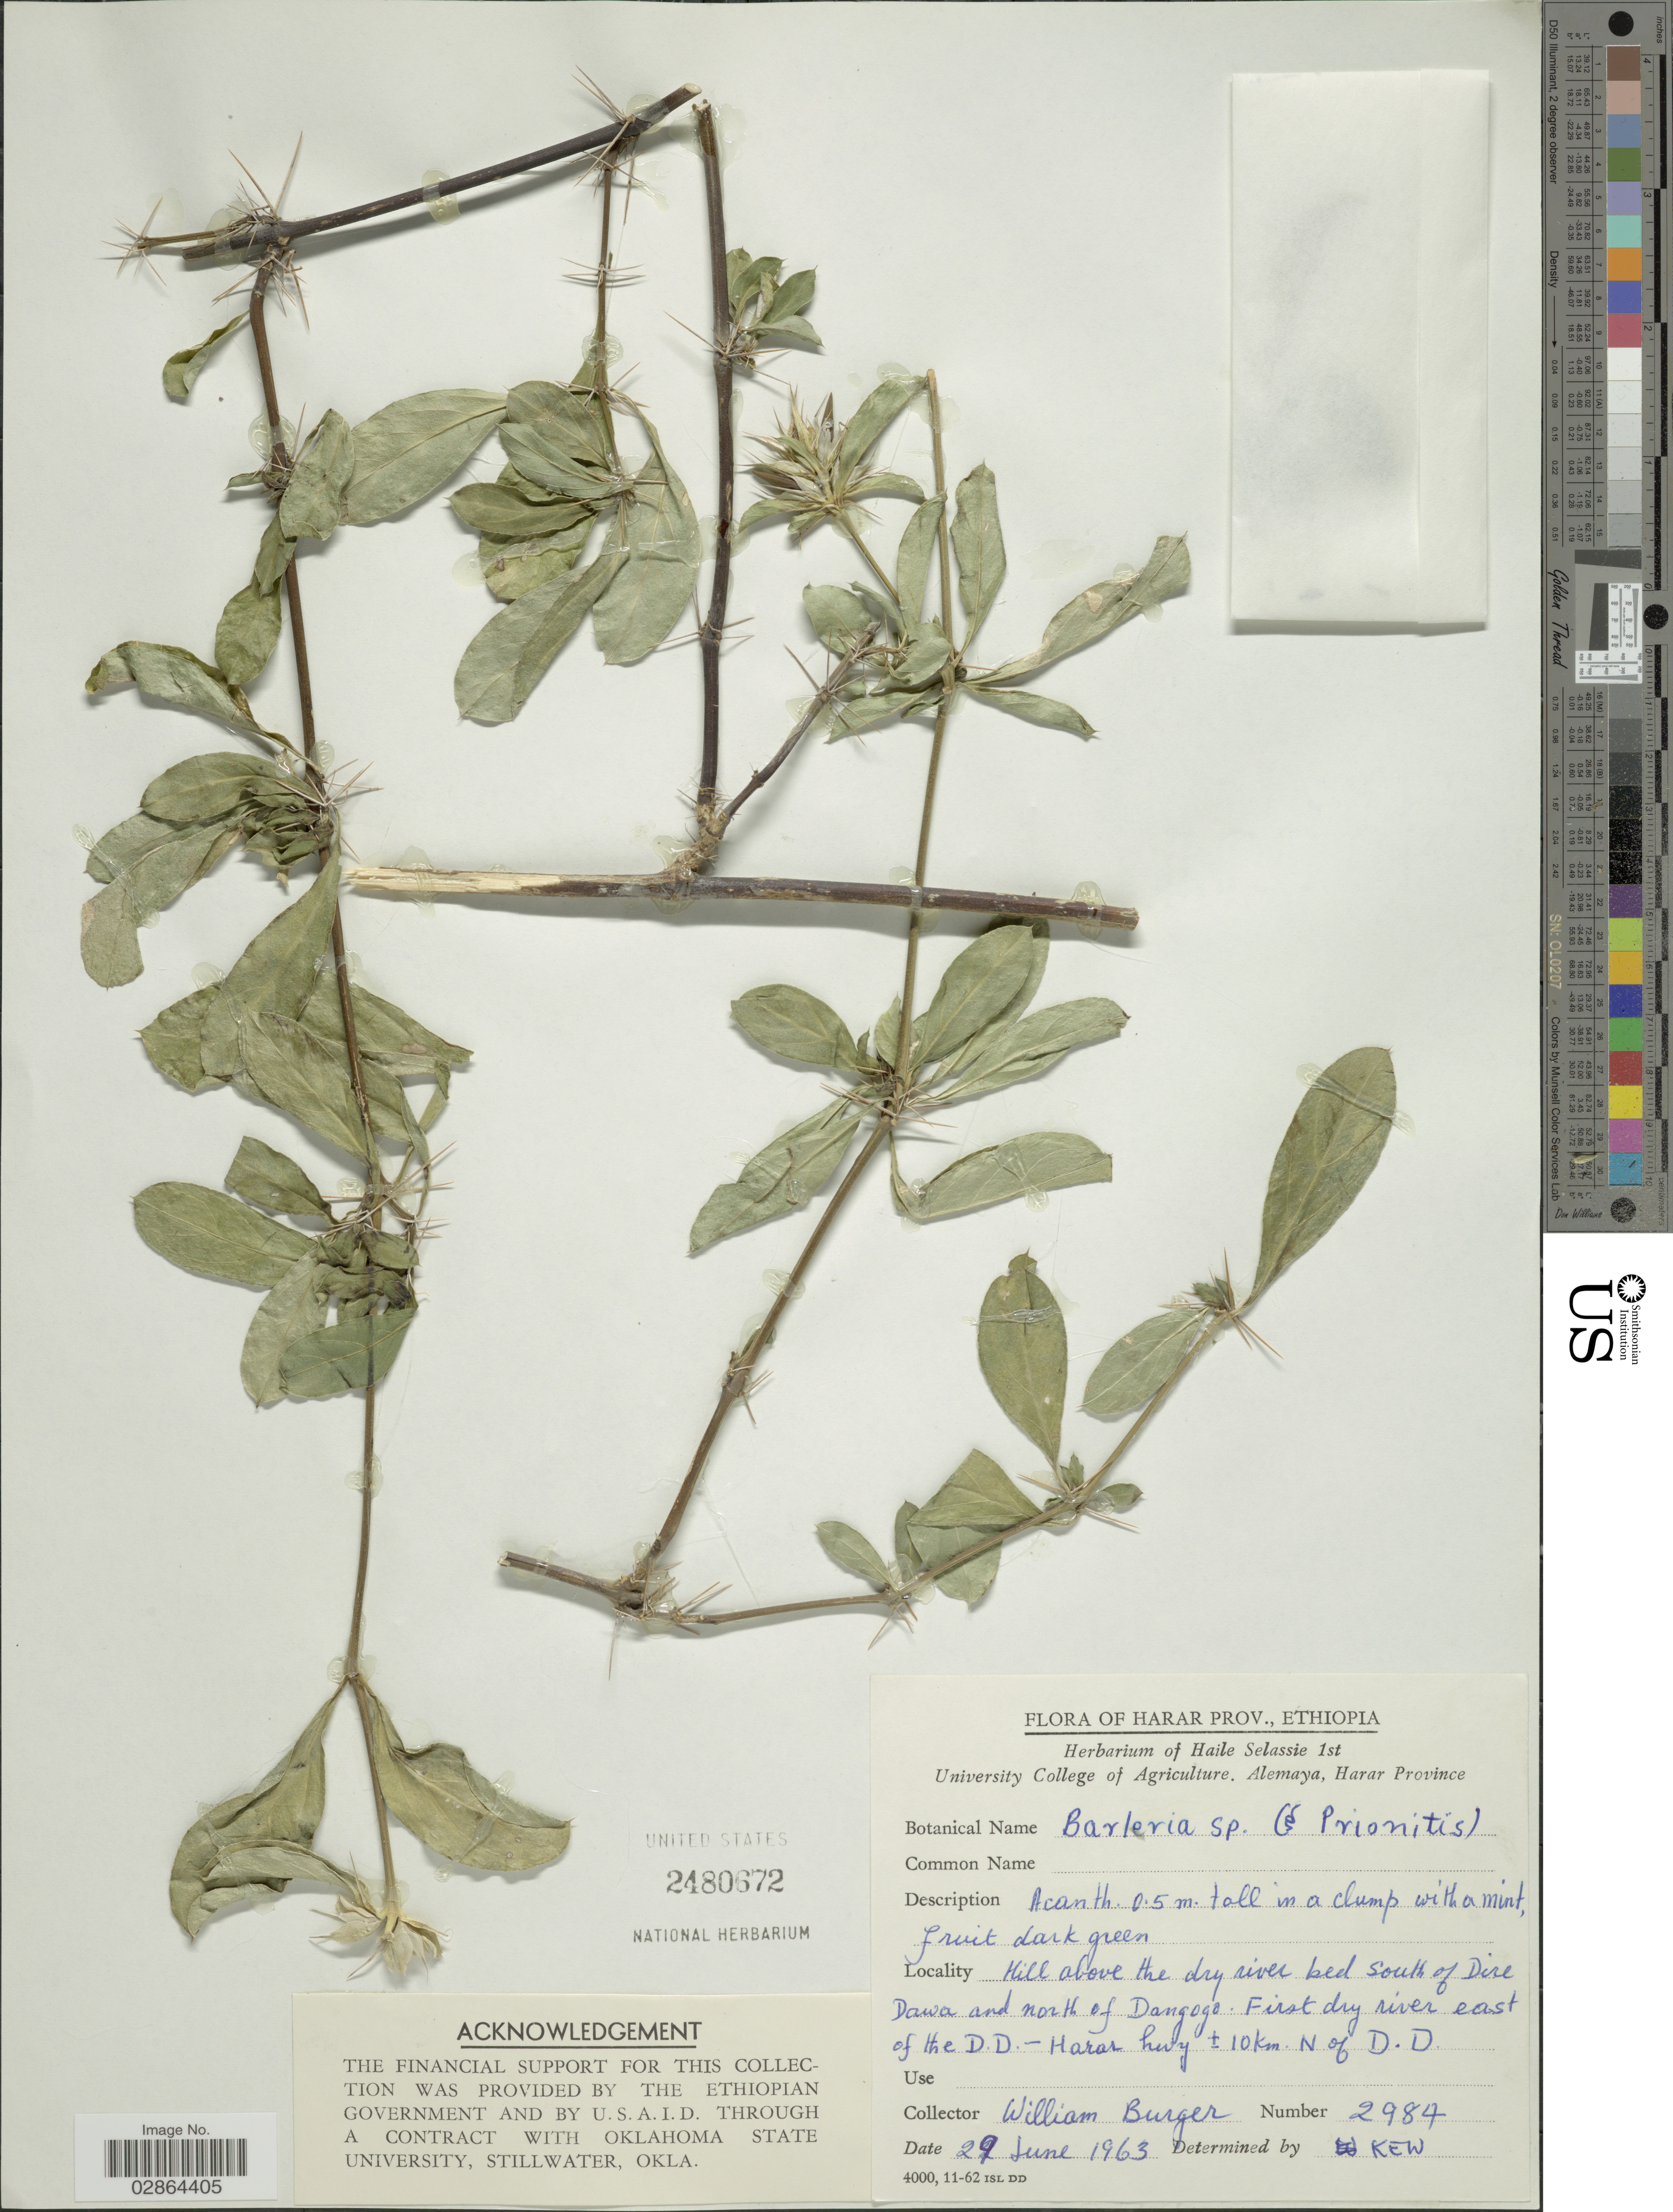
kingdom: Plantae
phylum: Tracheophyta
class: Magnoliopsida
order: Lamiales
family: Acanthaceae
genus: Barleria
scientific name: Barleria prionitis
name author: L.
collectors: W. Burger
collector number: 2984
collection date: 1963-06-29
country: Ethiopia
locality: Harar Prov. Hill above the dry river bed south of Dire Dawa and north of Dangogo. First dry river east of the D.d. - Harar hwy ± 10 km. N. of D. D.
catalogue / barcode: US 2480672